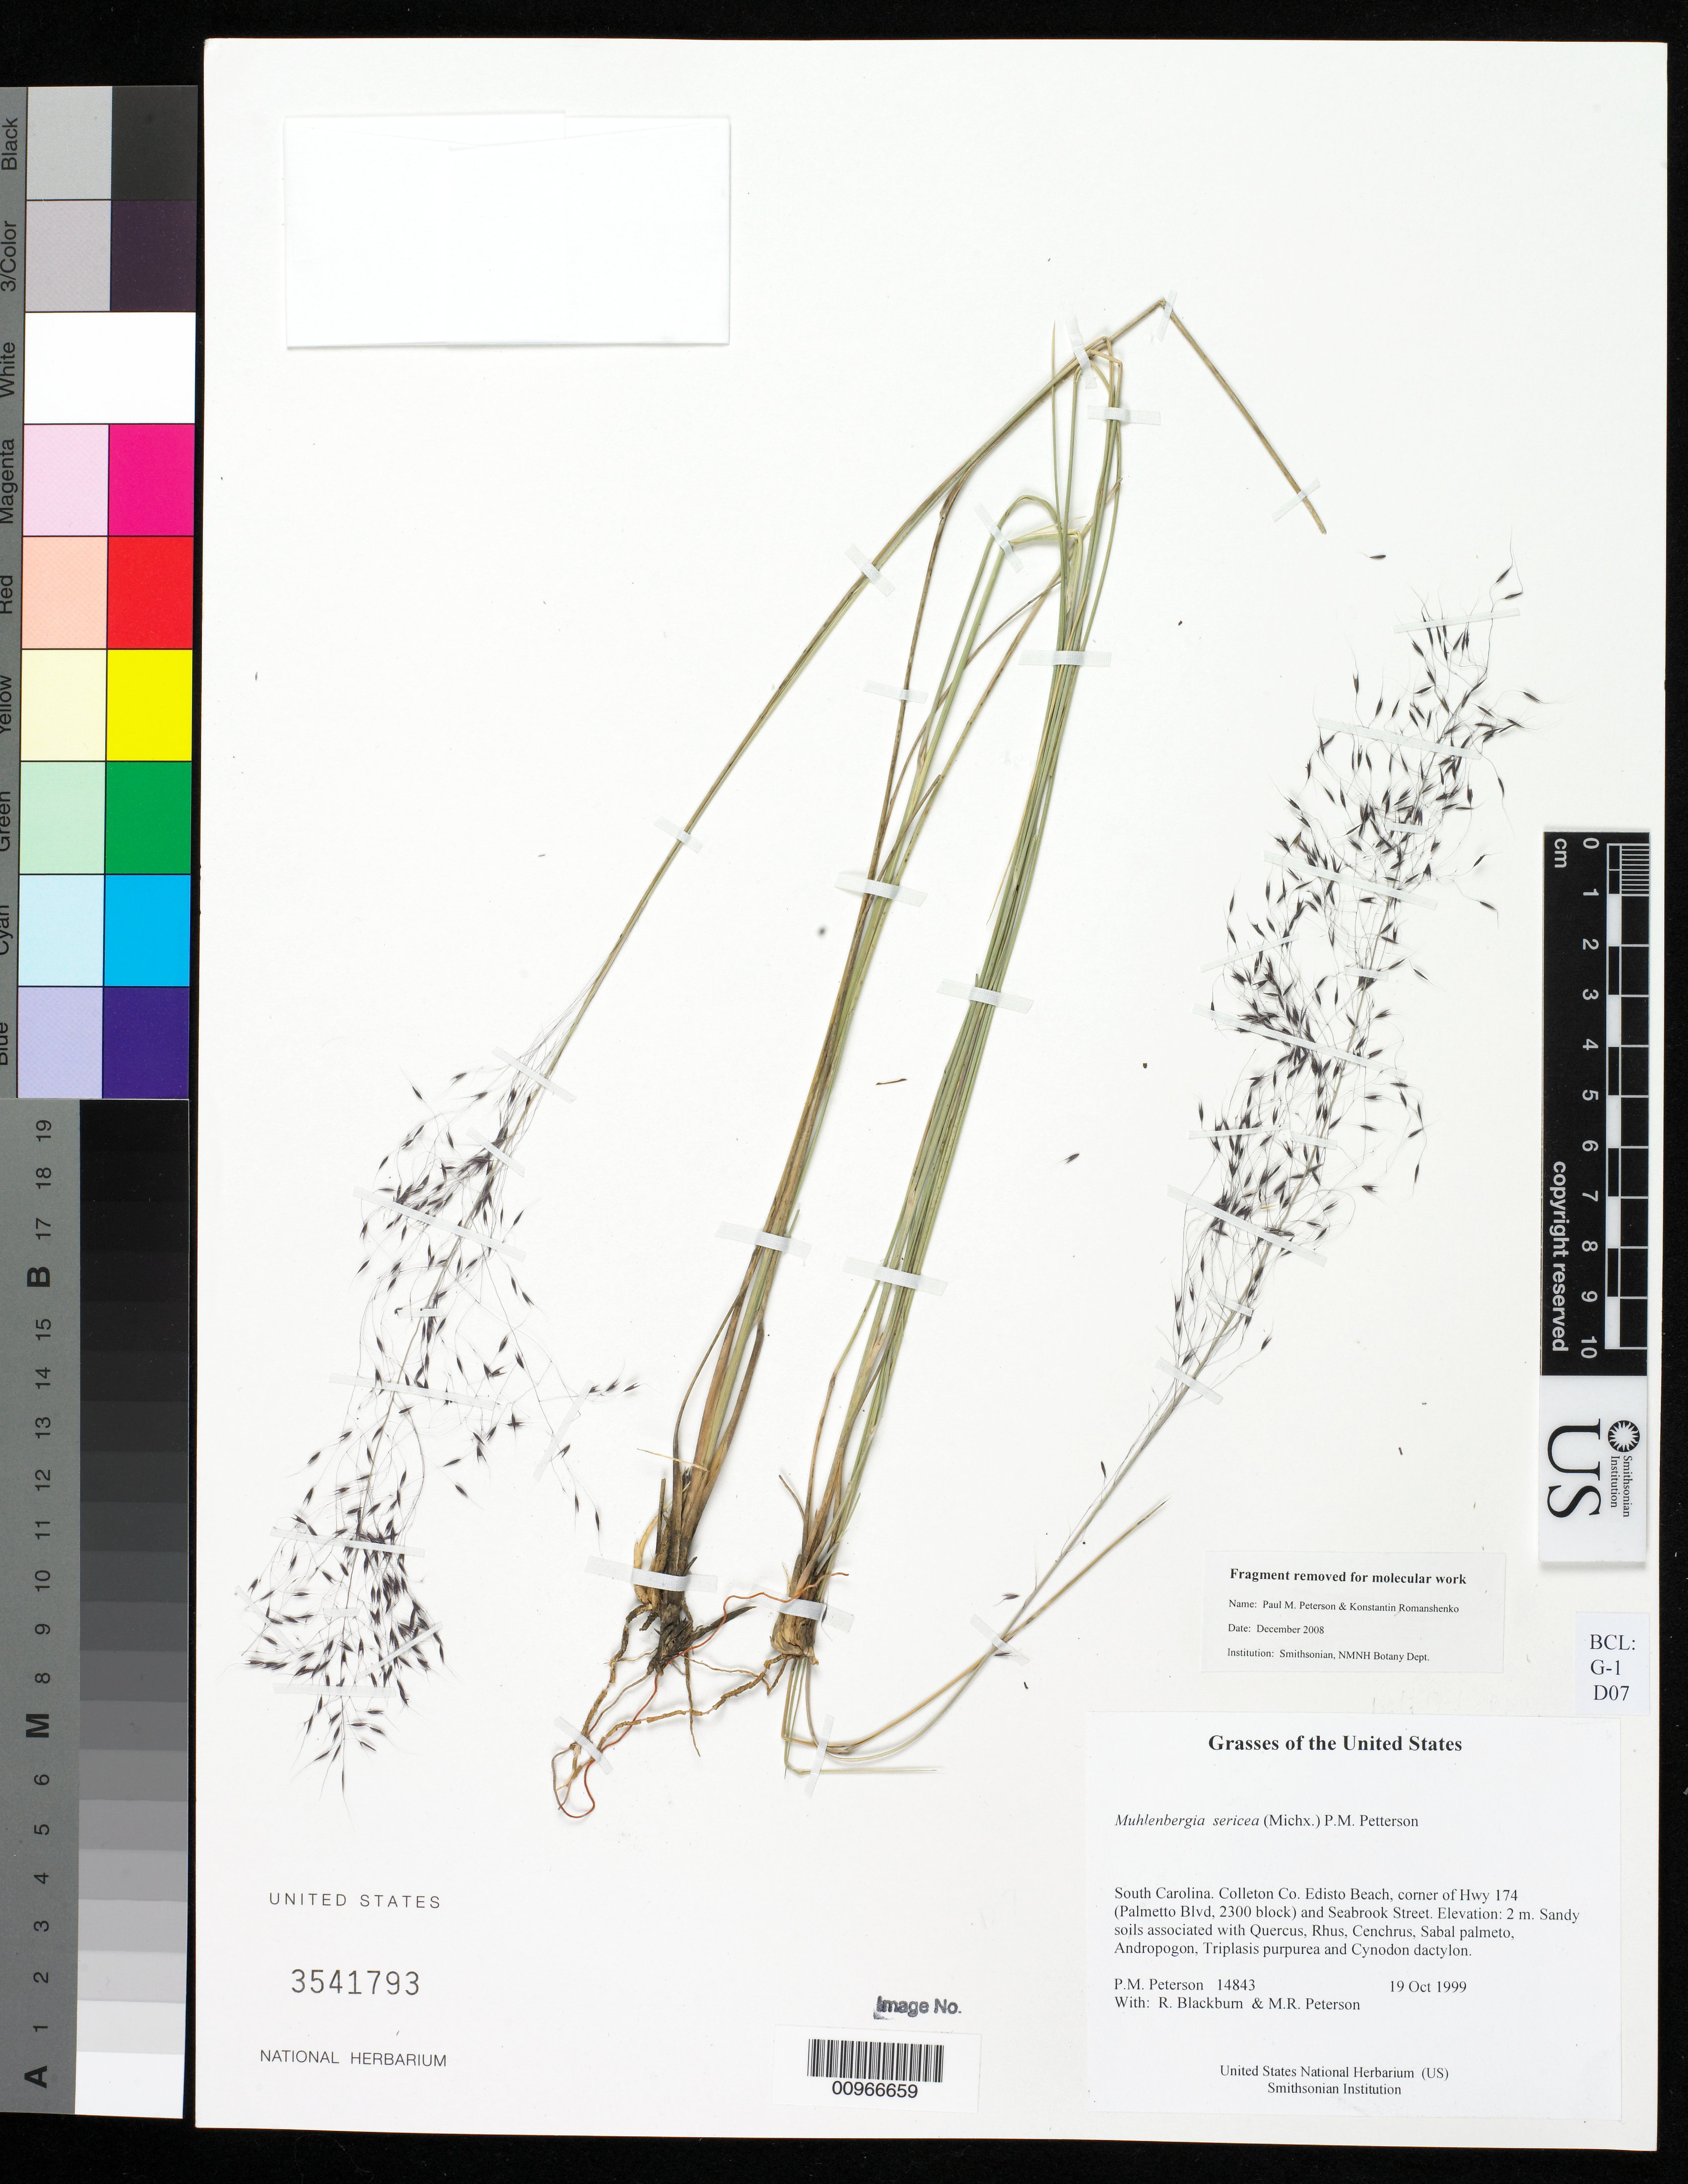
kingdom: Plantae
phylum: Tracheophyta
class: Liliopsida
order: Poales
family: Poaceae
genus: Muhlenbergia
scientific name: Muhlenbergia sericea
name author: (Michx.) P.M. Peterson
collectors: P. M. Peterson, R. Blackburn & M. Peterson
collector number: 14843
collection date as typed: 19 Oct 1999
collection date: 1999-10-19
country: United States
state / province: South Carolina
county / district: Colleton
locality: Edisto Beach, corner of Hwy 174 (Palmetto Blvd, 2300 block) and Seabrook Street.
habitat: Sandy soils associated with Quercus, Rhus, Cenchrus, Sabal palmeto, Andropogon, Triplasis purpurea and Cynodon dactylon.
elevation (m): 2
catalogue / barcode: US 3541793